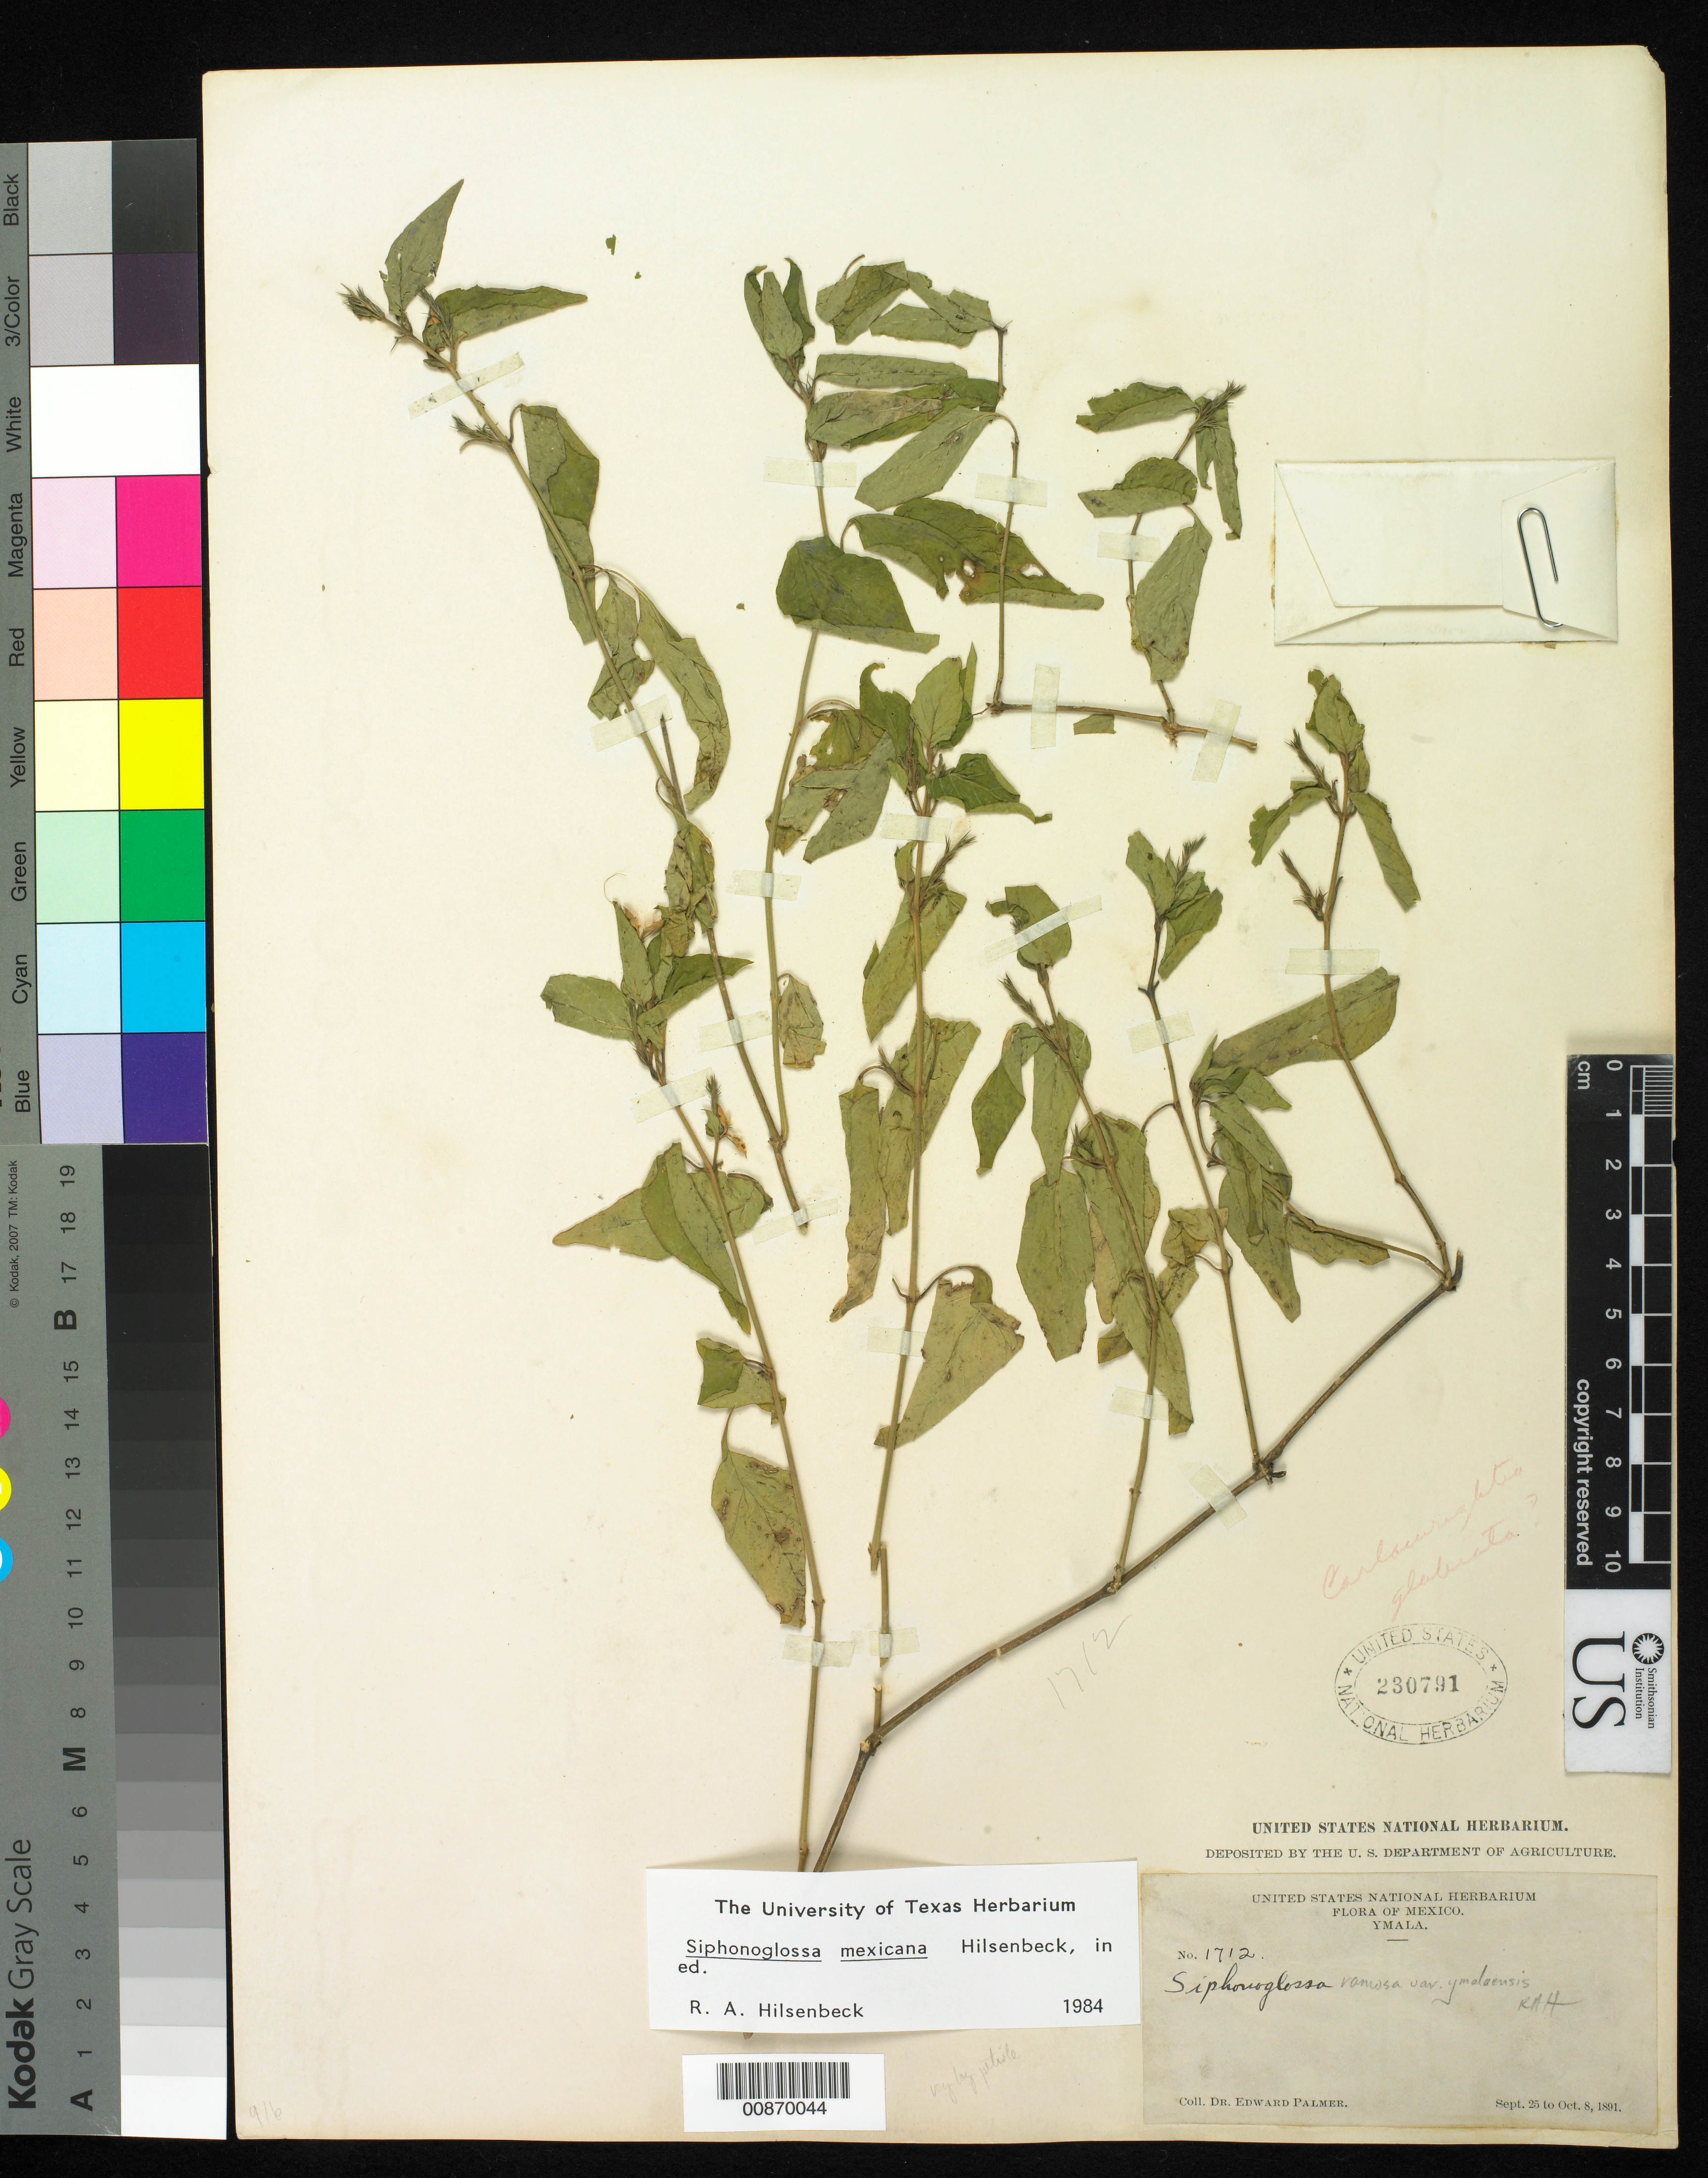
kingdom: Plantae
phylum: Tracheophyta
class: Magnoliopsida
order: Lamiales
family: Acanthaceae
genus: Justicia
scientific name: Justicia hilsenbeckii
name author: T.F. Daniel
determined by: Fisher, Amanda, (LOB), California State University, Long Beach (UNITED STATES)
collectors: E. Palmer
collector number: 1712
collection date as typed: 25 Sep 1891 to 08 Oct 1891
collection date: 1891-09-25/1891-10-08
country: Mexico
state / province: Sinaloa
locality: Ymala, Sinaloa.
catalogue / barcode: US 230791